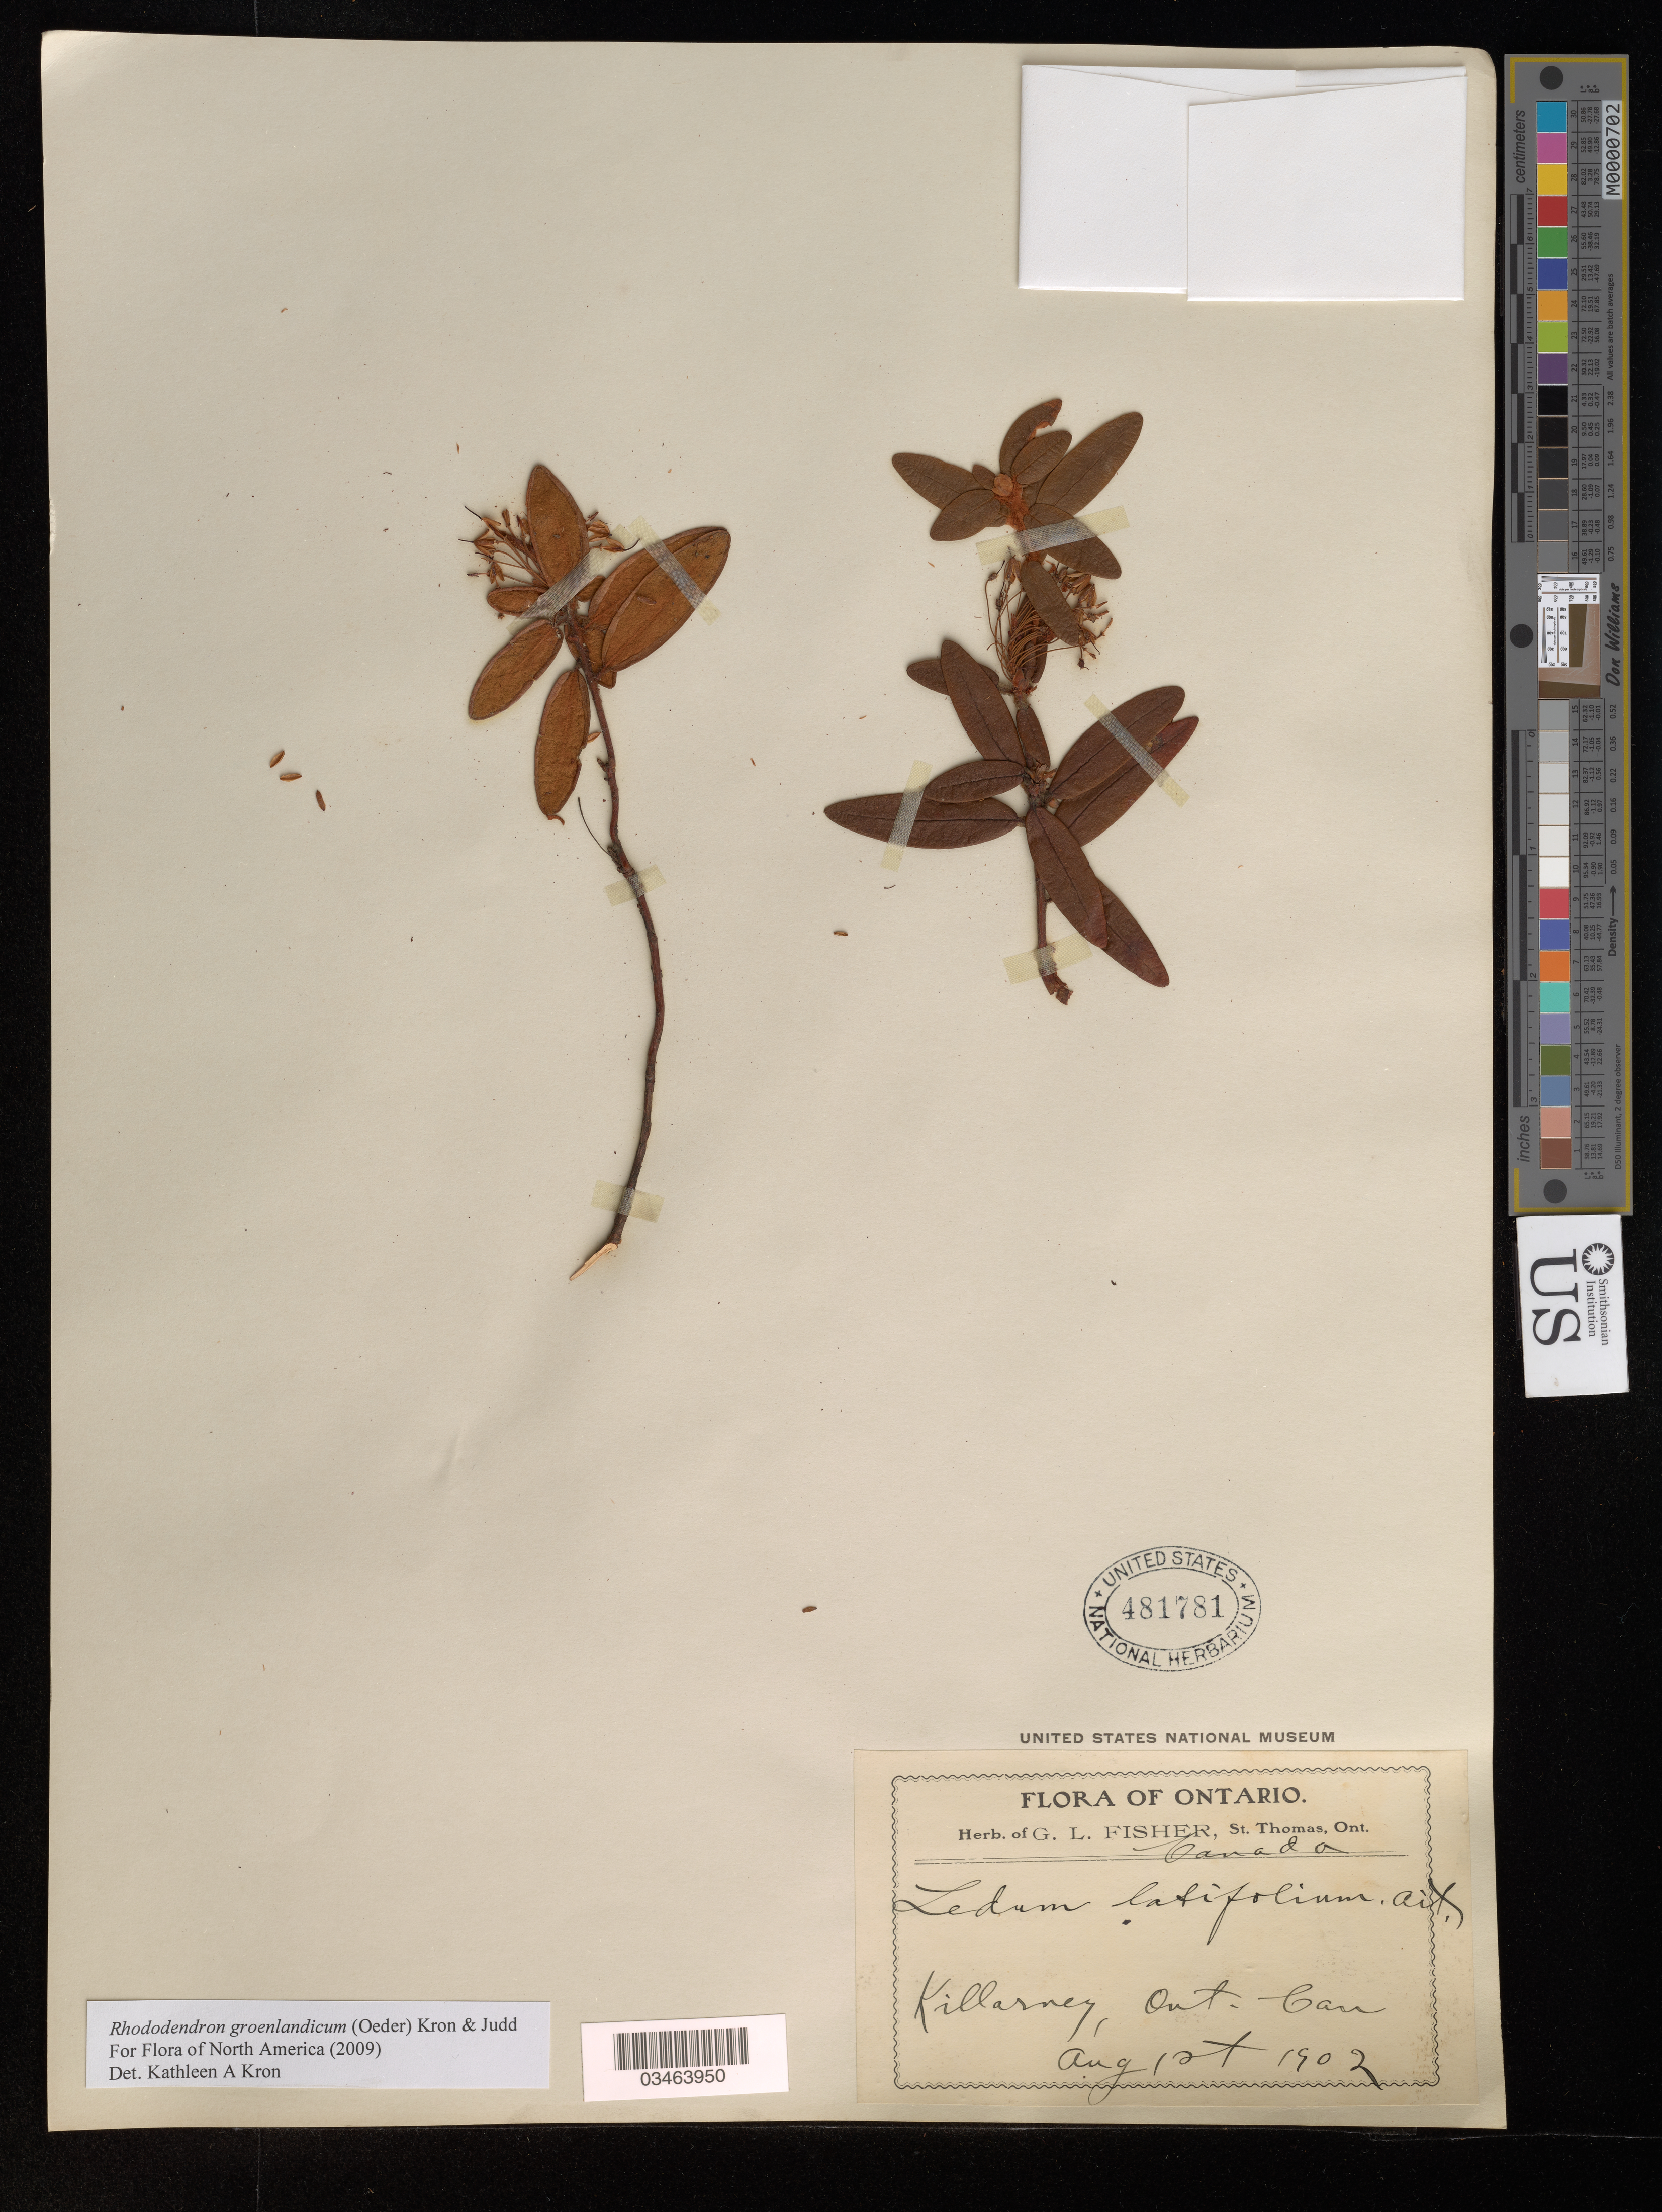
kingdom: Plantae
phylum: Tracheophyta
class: Magnoliopsida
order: Ericales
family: Ericaceae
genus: Rhododendron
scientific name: Rhododendron groenlandicum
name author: (Oeder) Kron & Judd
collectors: G. L. Fisher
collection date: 1902-08-01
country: Canada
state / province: Ontario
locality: Killarney, Ont.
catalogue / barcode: US 481781